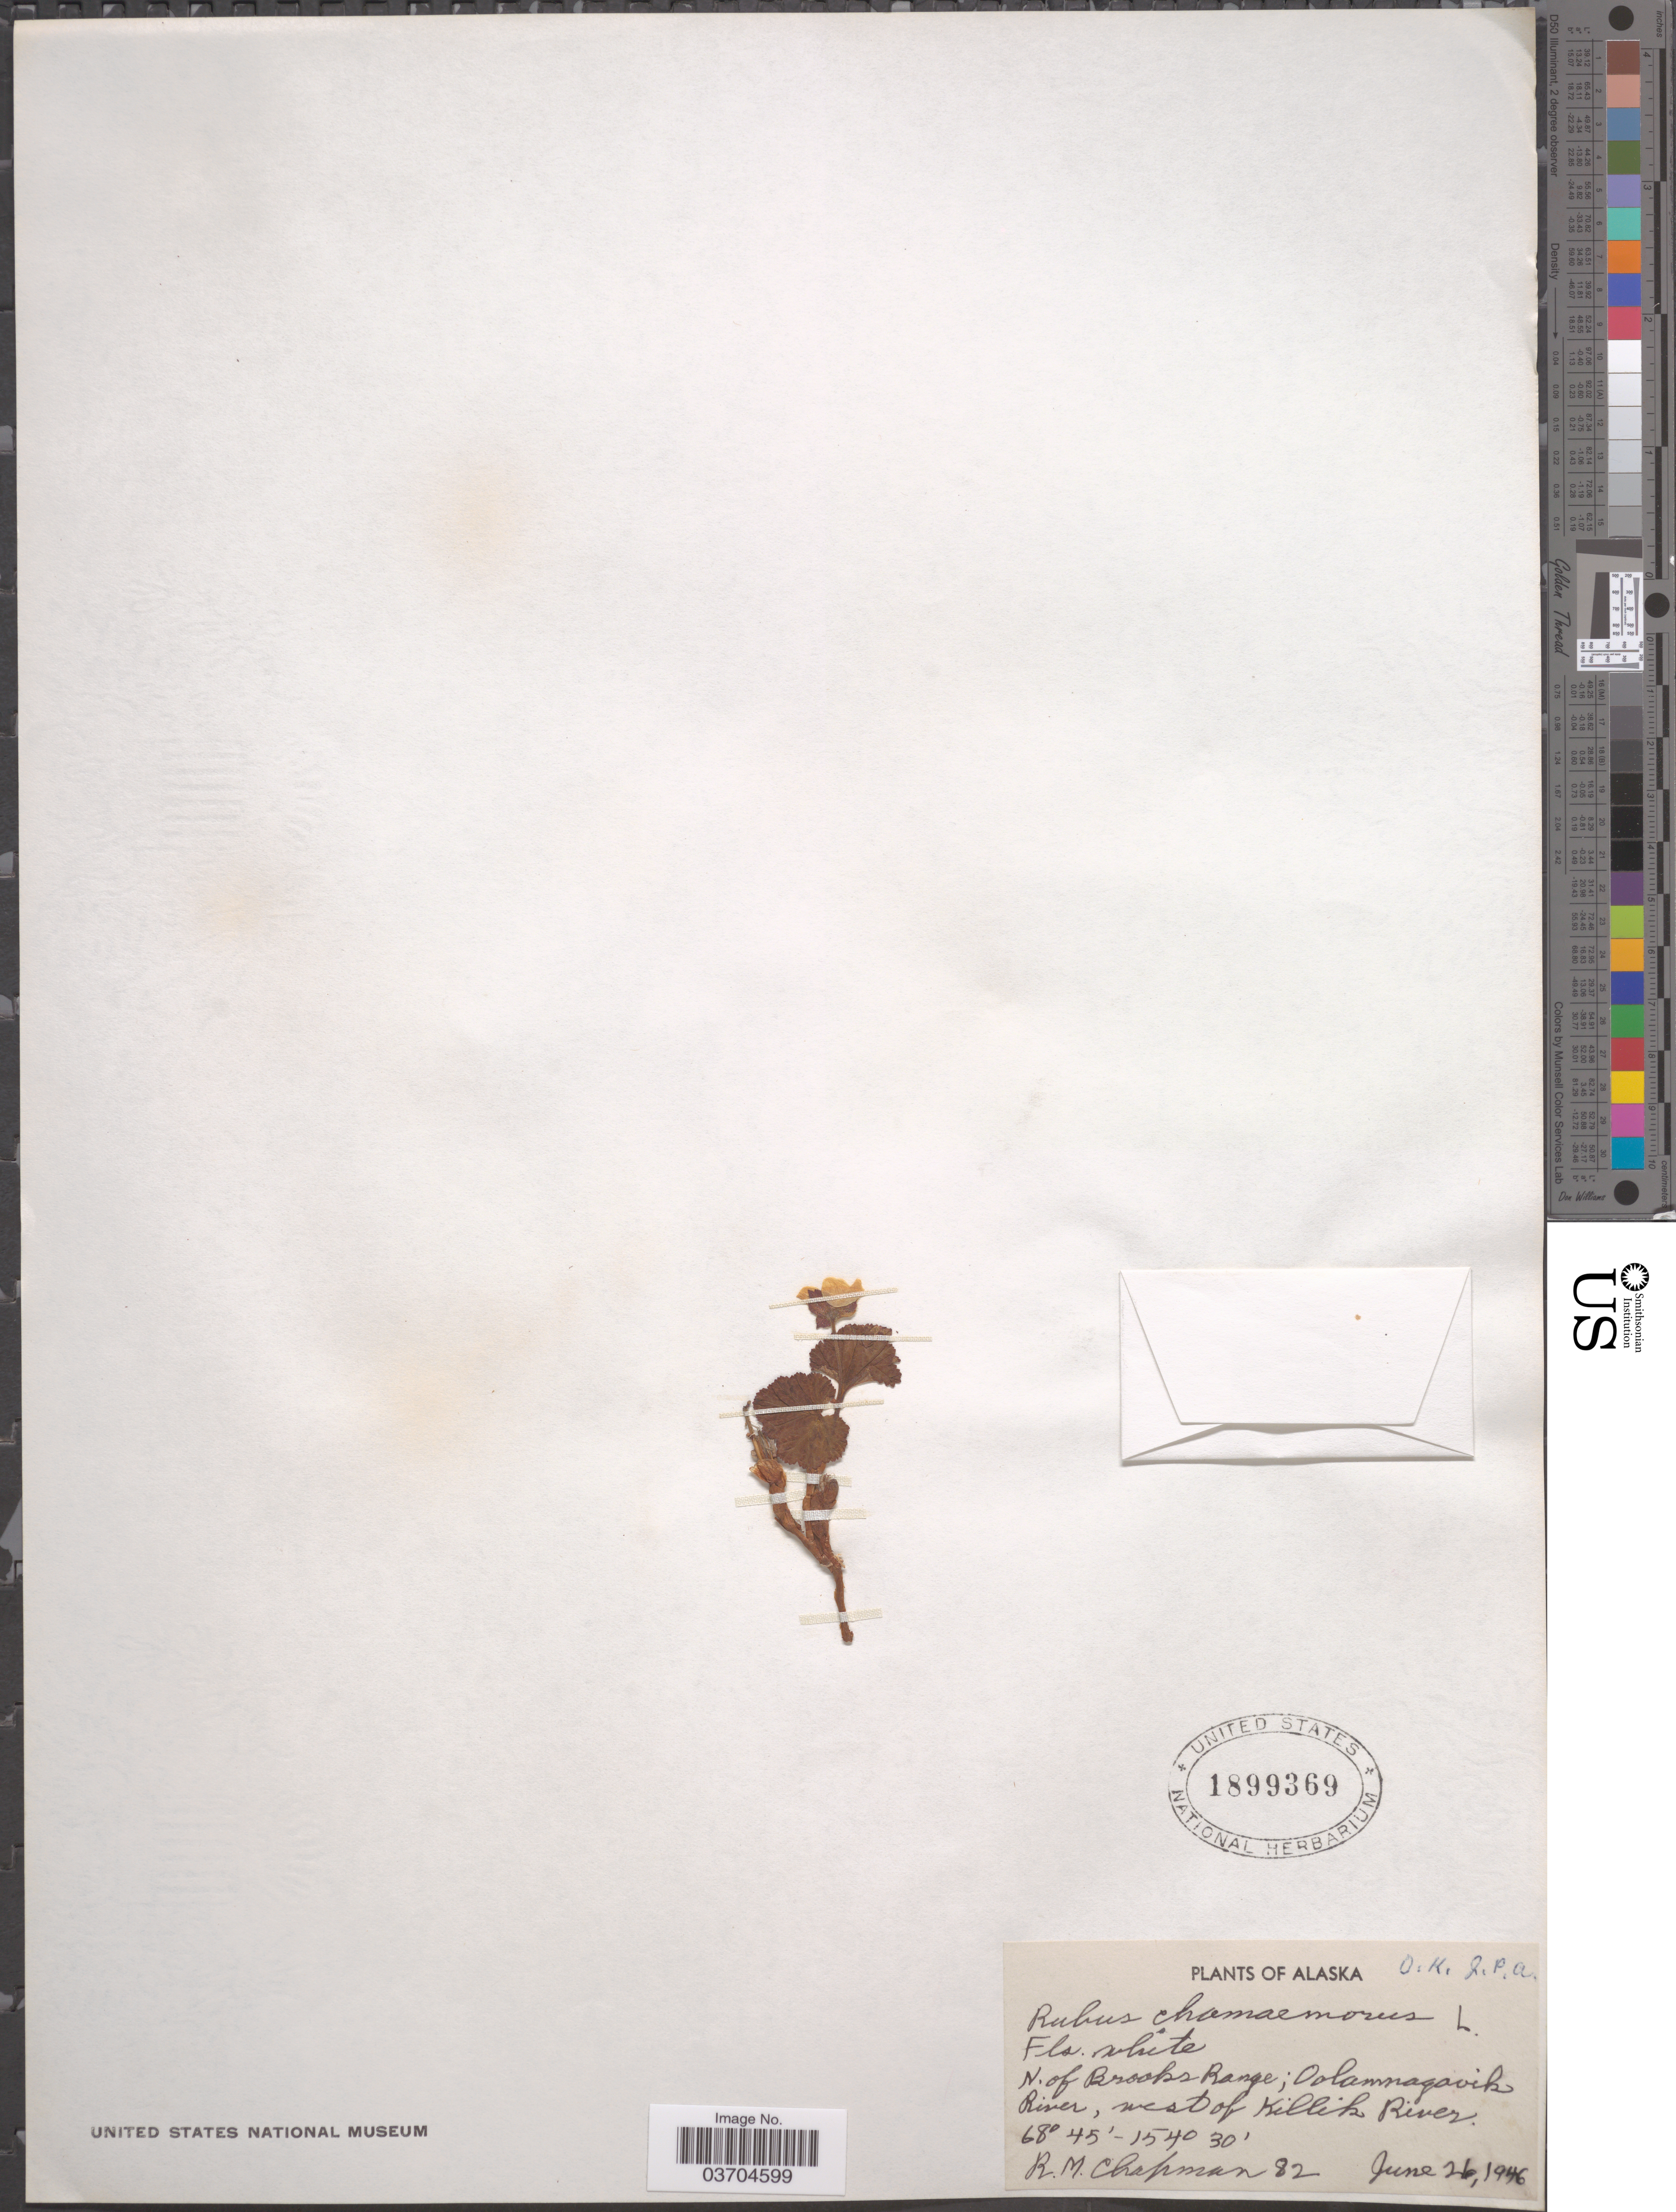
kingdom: Plantae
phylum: Tracheophyta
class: Magnoliopsida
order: Rosales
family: Rosaceae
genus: Rubus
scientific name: Rubus chamaemorus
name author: L.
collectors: R. M. Chapman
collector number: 82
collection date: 1946-06-26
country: United States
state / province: Alaska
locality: N. of Brooks Range; Oolamnagavik River, west of Killik River.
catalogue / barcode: US 1899369